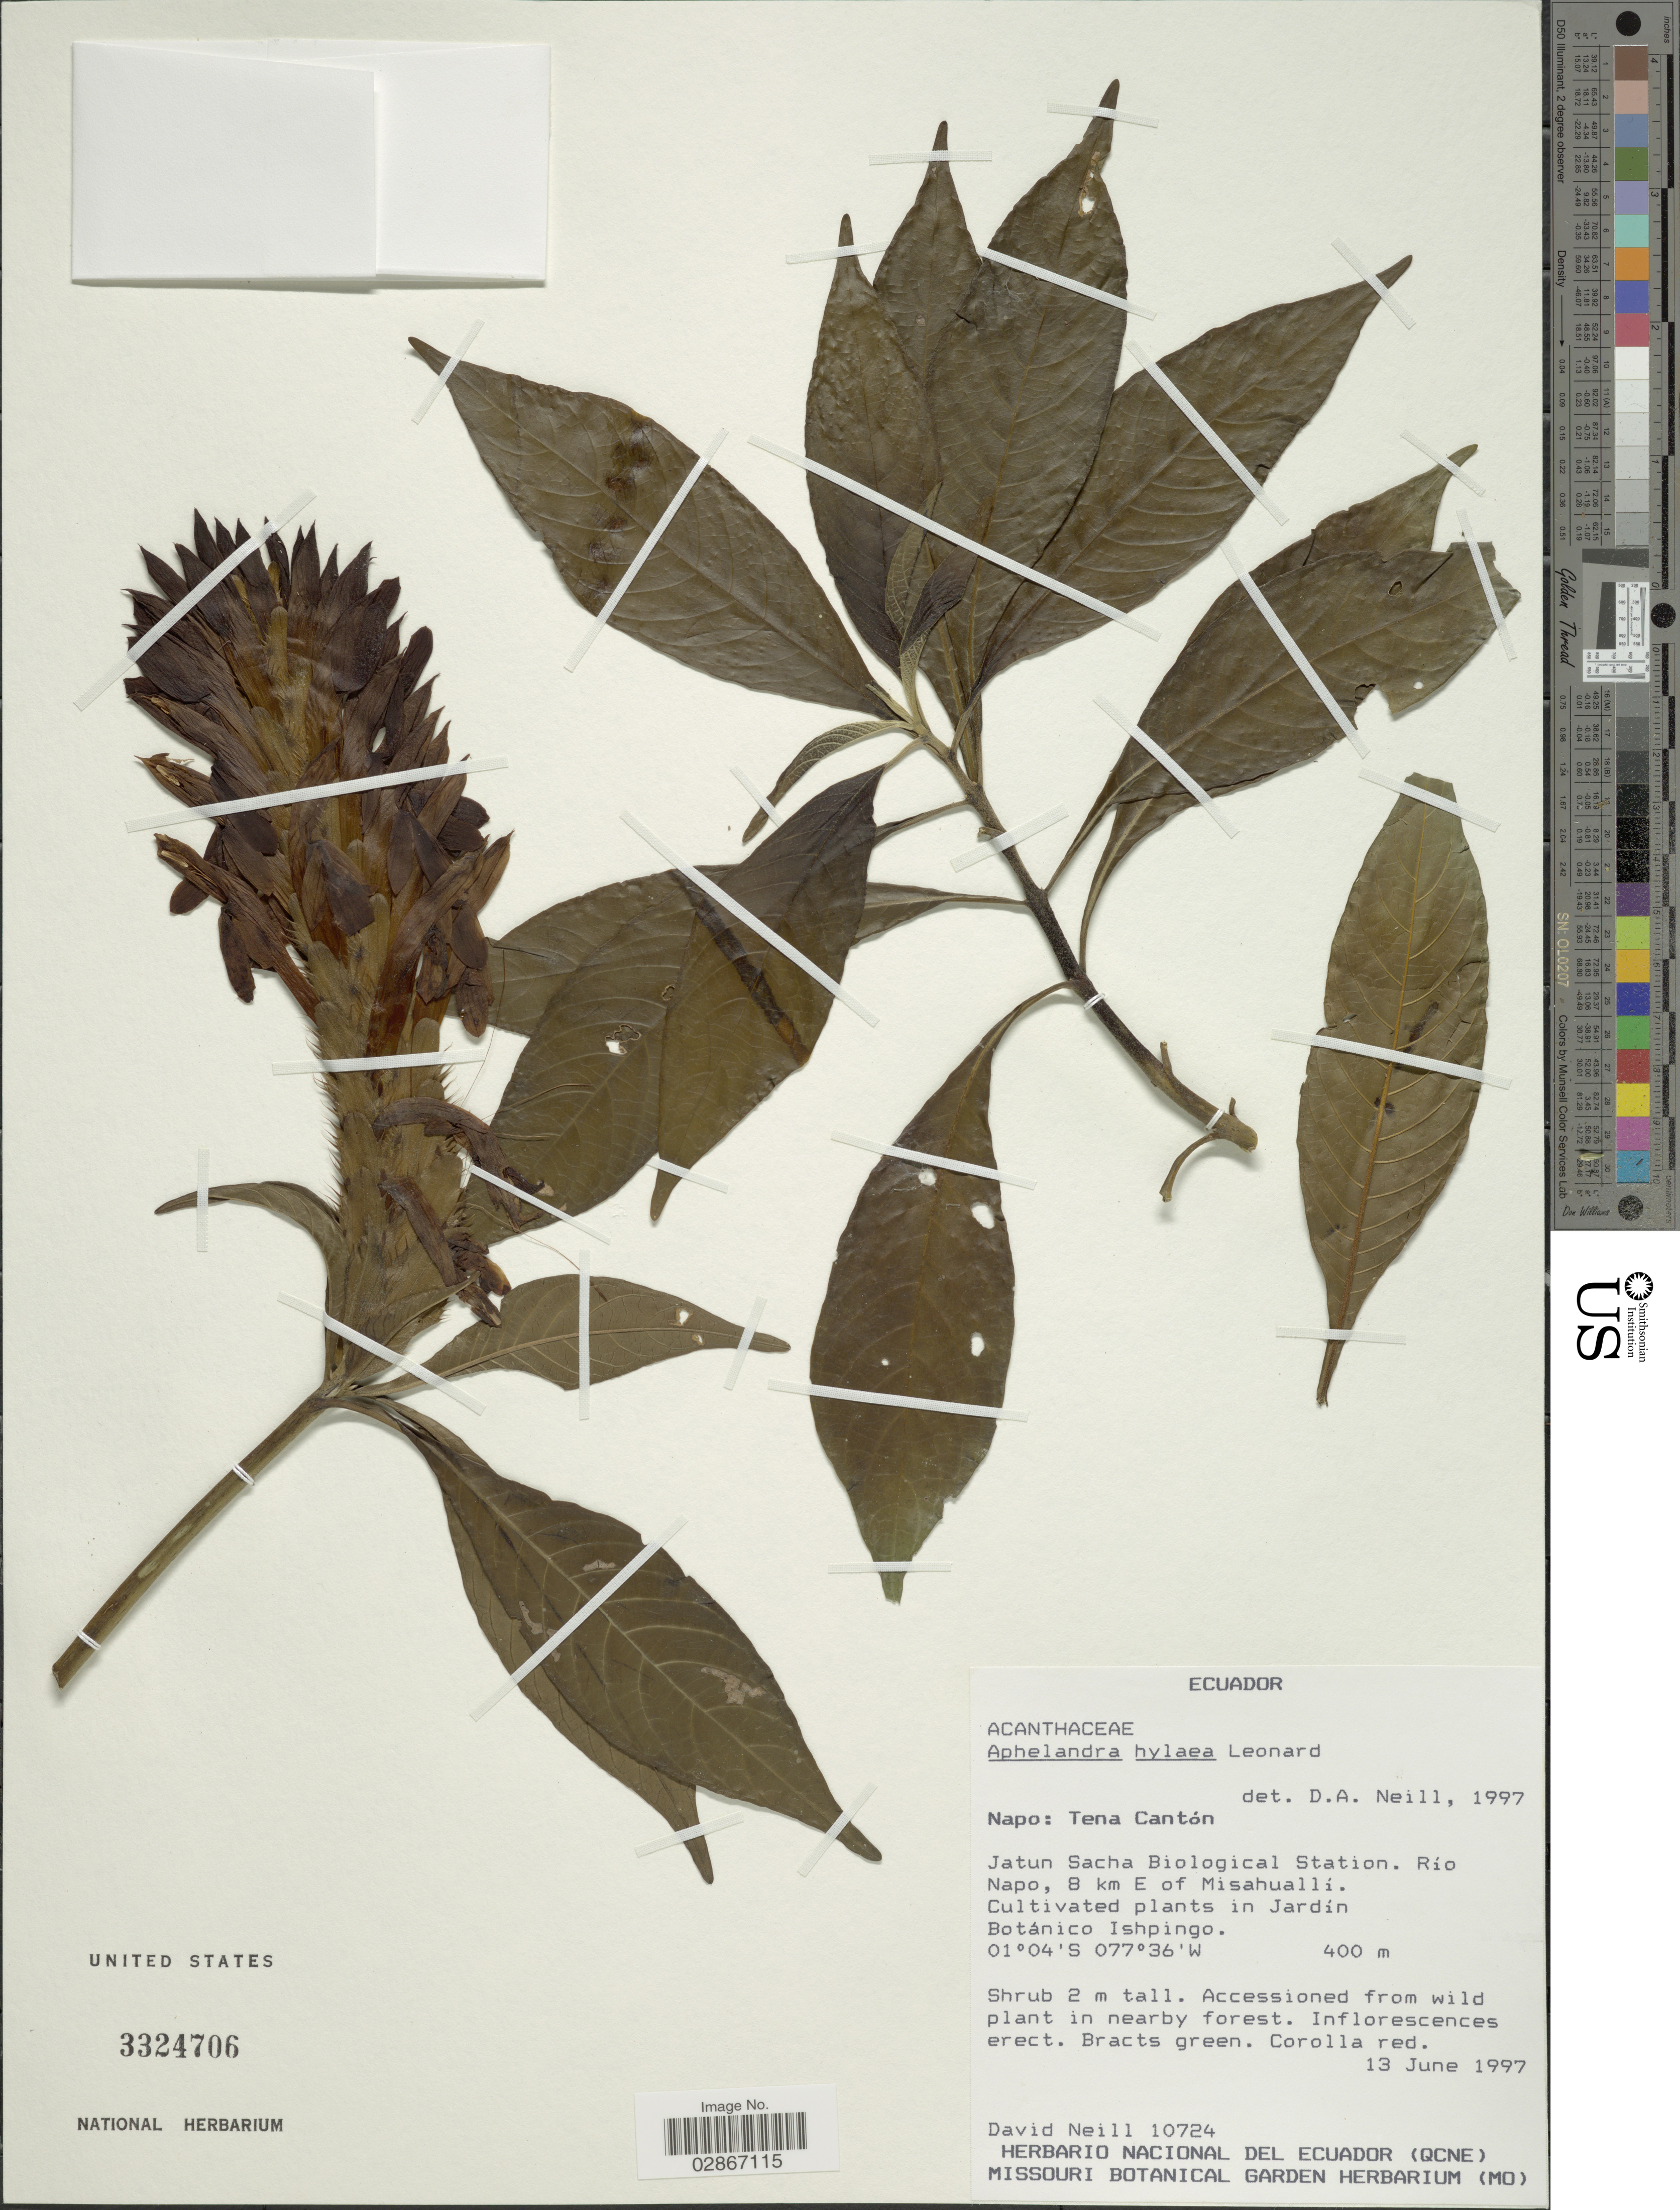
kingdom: Plantae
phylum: Tracheophyta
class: Magnoliopsida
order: Lamiales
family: Acanthaceae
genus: Aphelandra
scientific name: Aphelandra hylaea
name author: Leonard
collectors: D. Neill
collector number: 10724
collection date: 1997-06-13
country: Ecuador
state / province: Napo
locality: Tena Cantón. Jatun Sacha Biological Station. Río Napo, 8 km E of Misahuallí. In Jardín Botánico Ishpingo.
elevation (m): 400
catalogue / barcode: US 3324706